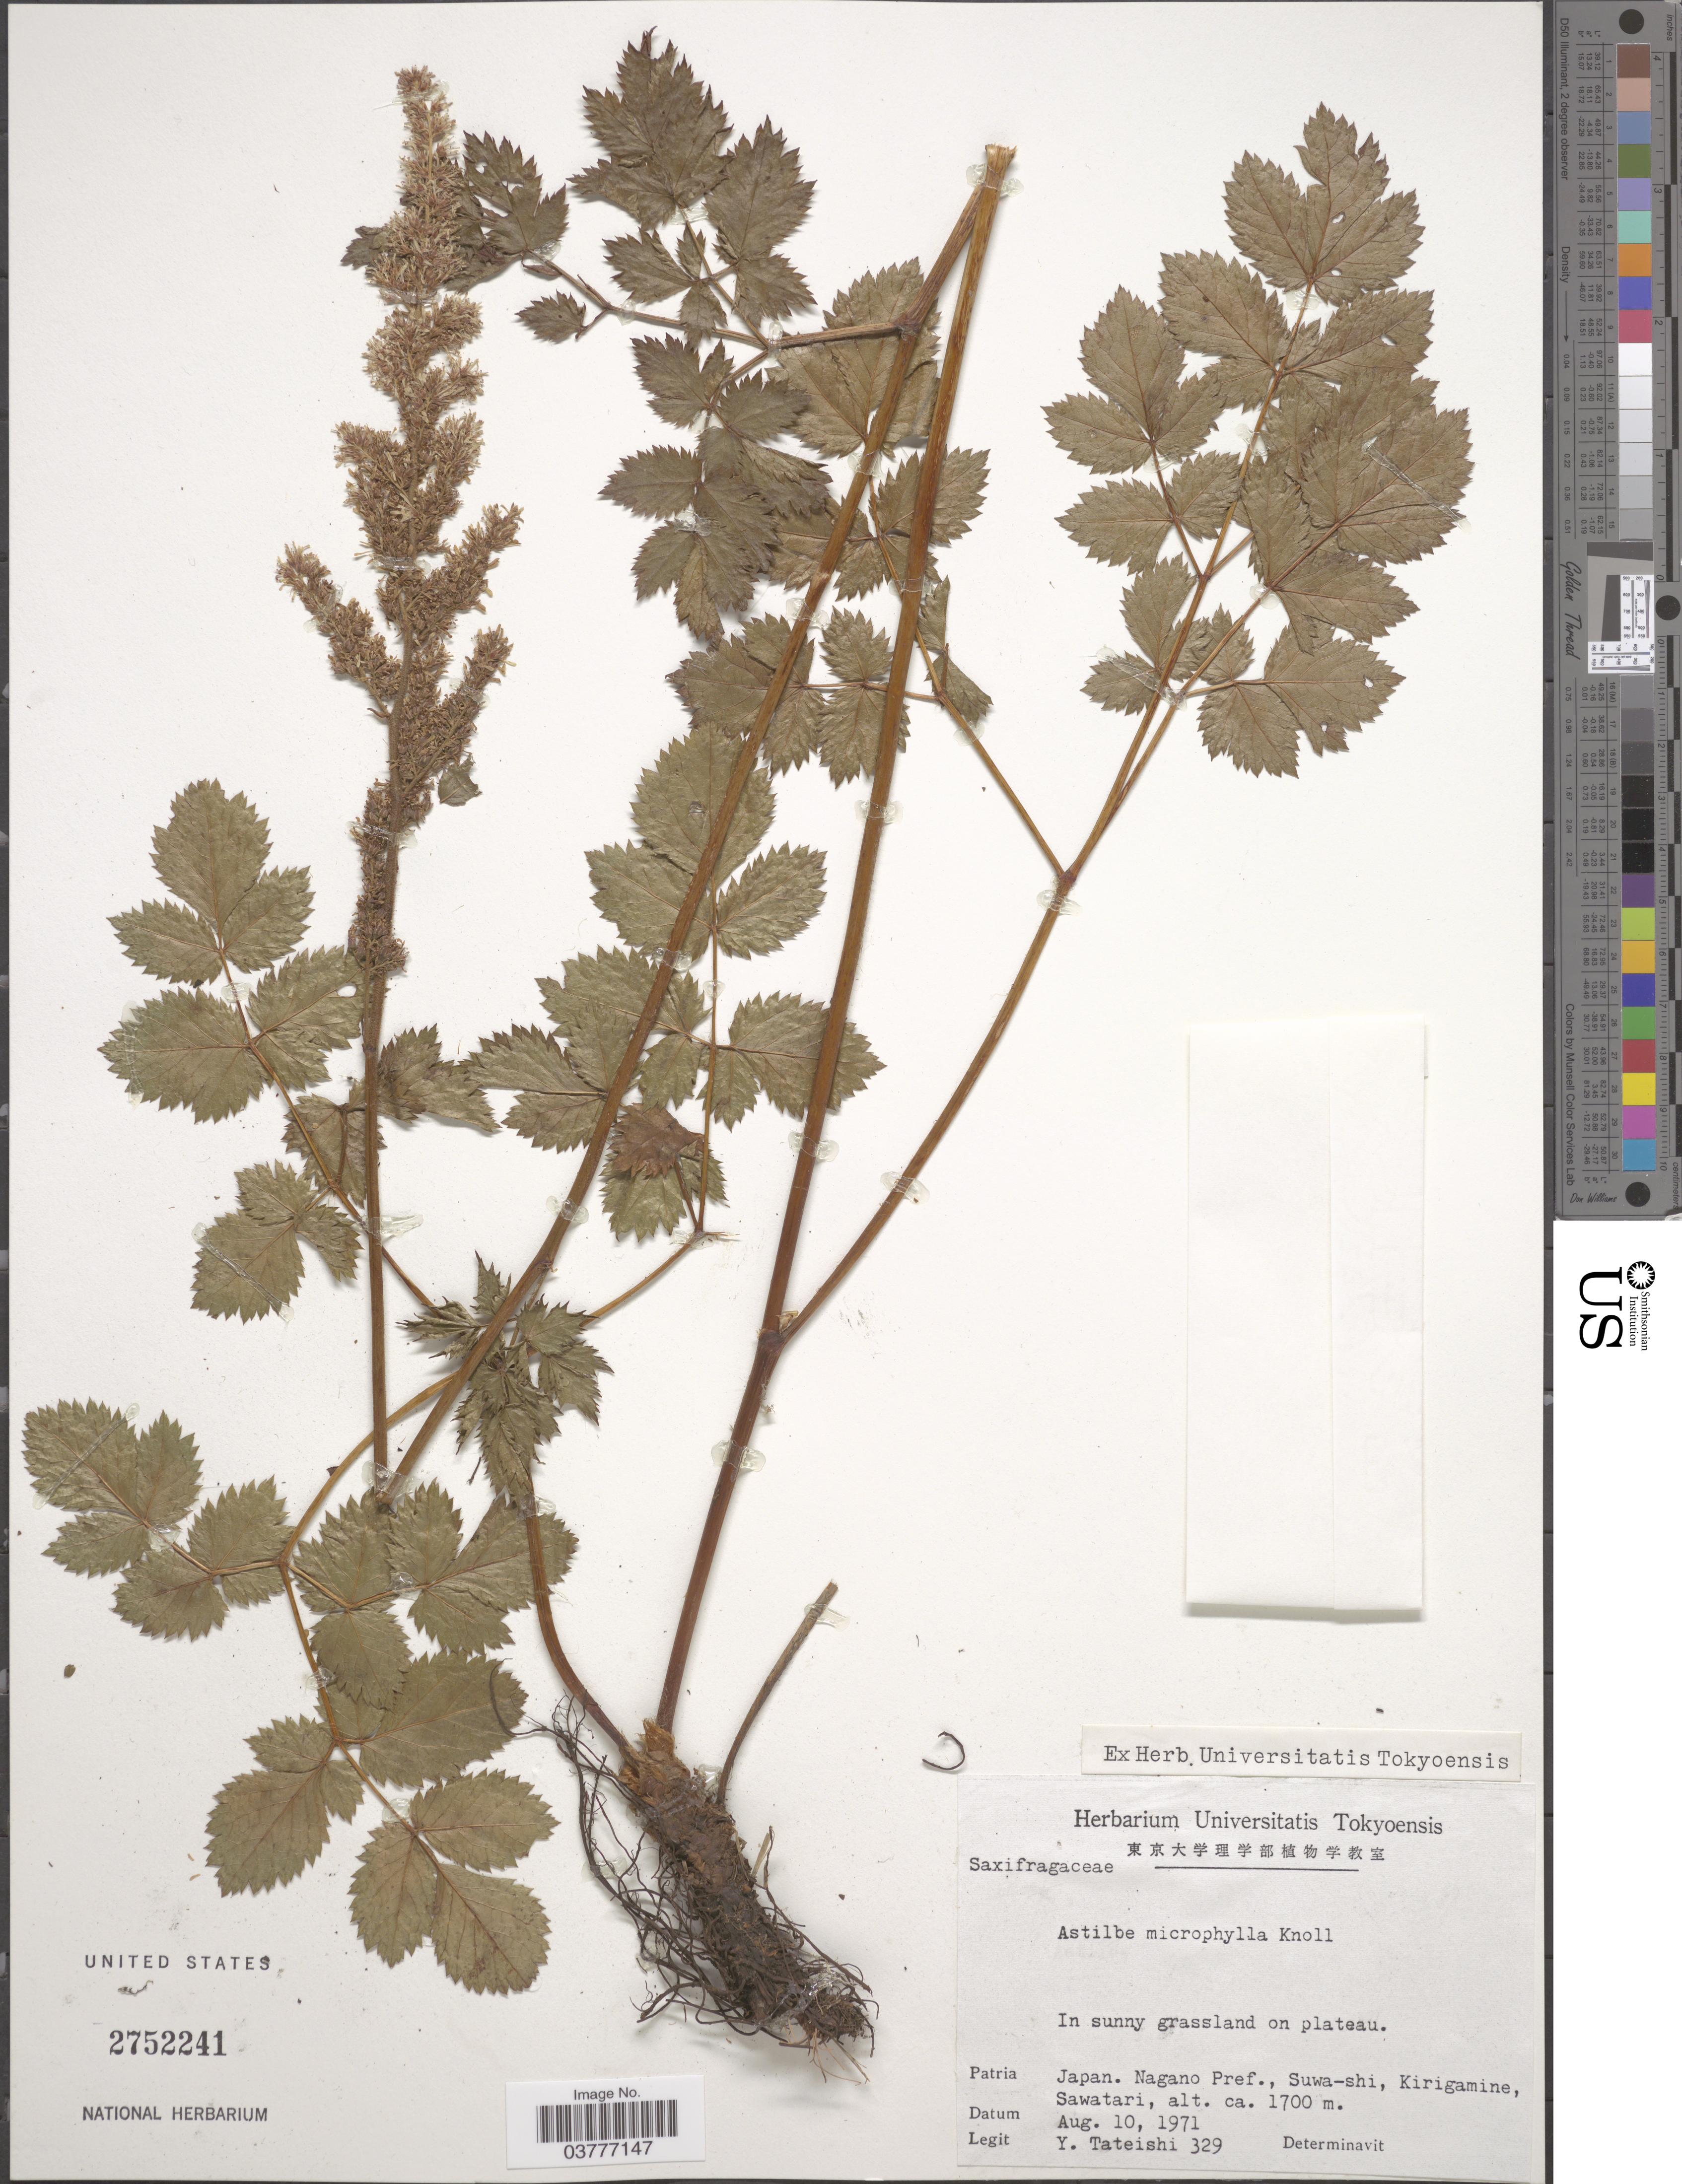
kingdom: Plantae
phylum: Tracheophyta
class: Magnoliopsida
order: Saxifragales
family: Saxifragaceae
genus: Astilbe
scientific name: Astilbe microphylla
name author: Knoll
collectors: Y. Tateishi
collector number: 329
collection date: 1971-08-10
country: Japan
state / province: Nagano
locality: Nagano Pref., Suwa-shi, Kirigamine, Sawatari.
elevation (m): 1700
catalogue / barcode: US 2752241